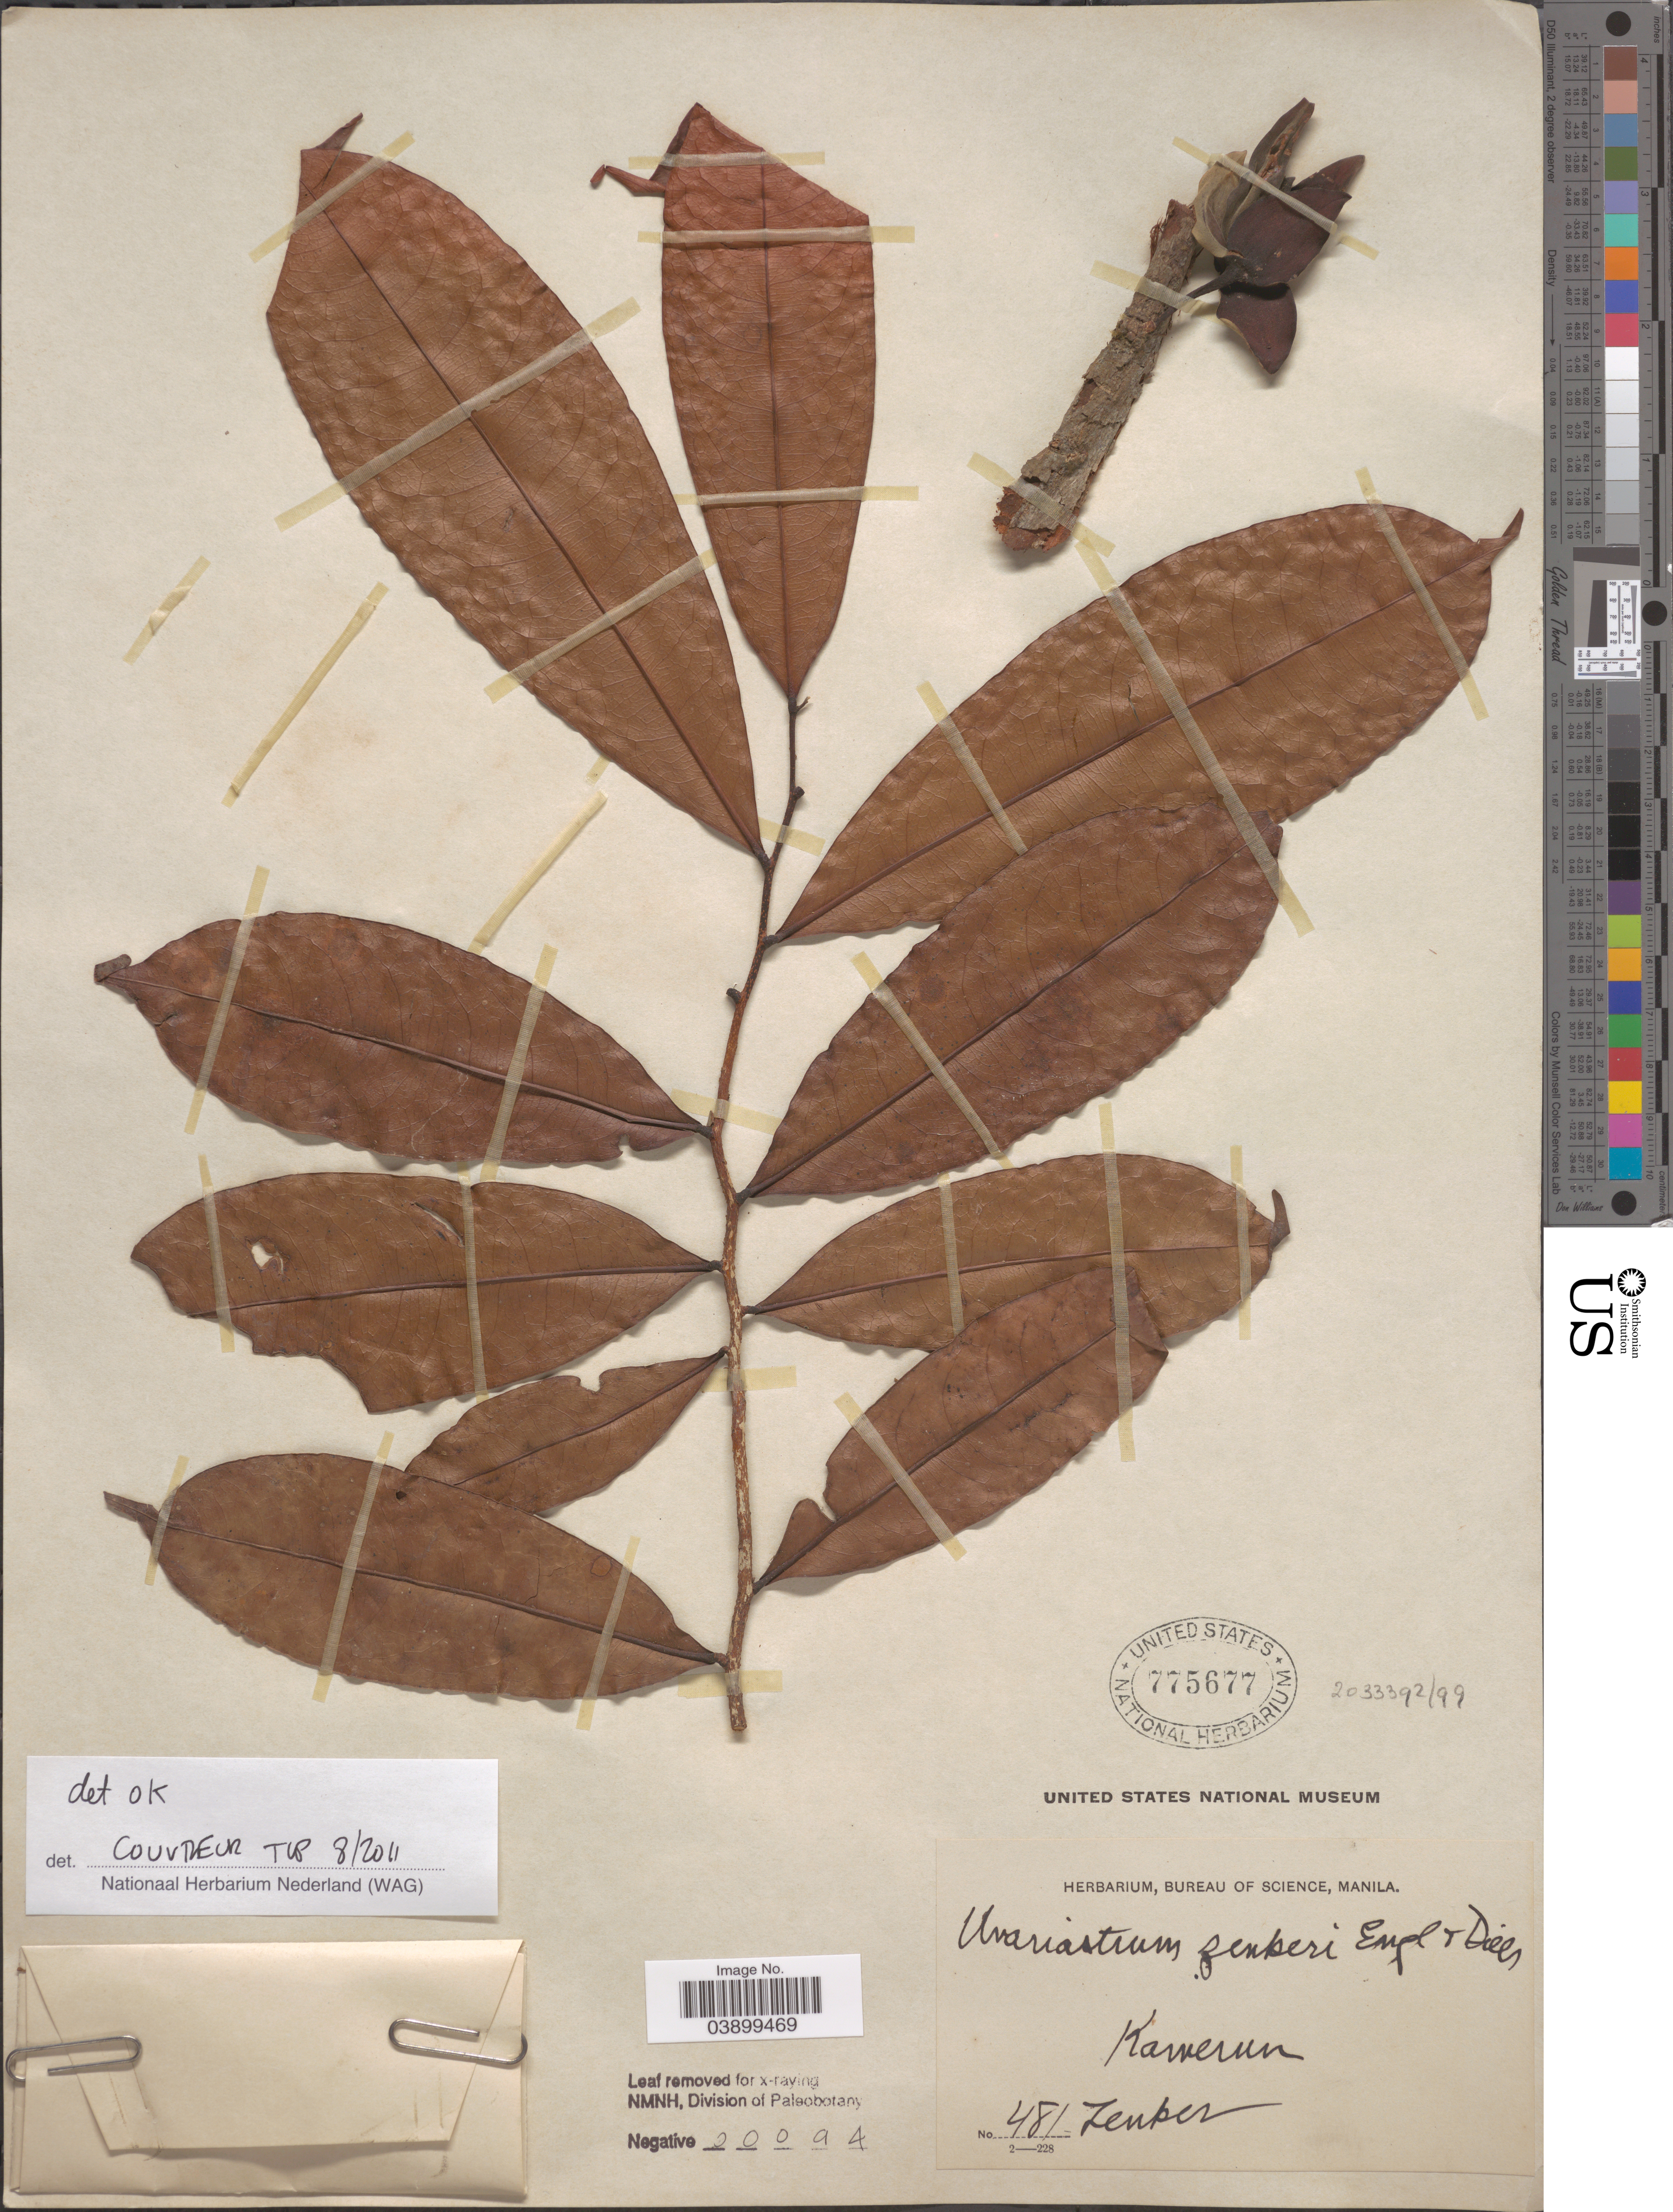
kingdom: Plantae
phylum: Tracheophyta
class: Magnoliopsida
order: Magnoliales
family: Annonaceae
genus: Uvariastrum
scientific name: Uvariastrum zenkeri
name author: Engl. & Diels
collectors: Zenker, --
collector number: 481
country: Cameroon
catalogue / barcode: US 775677